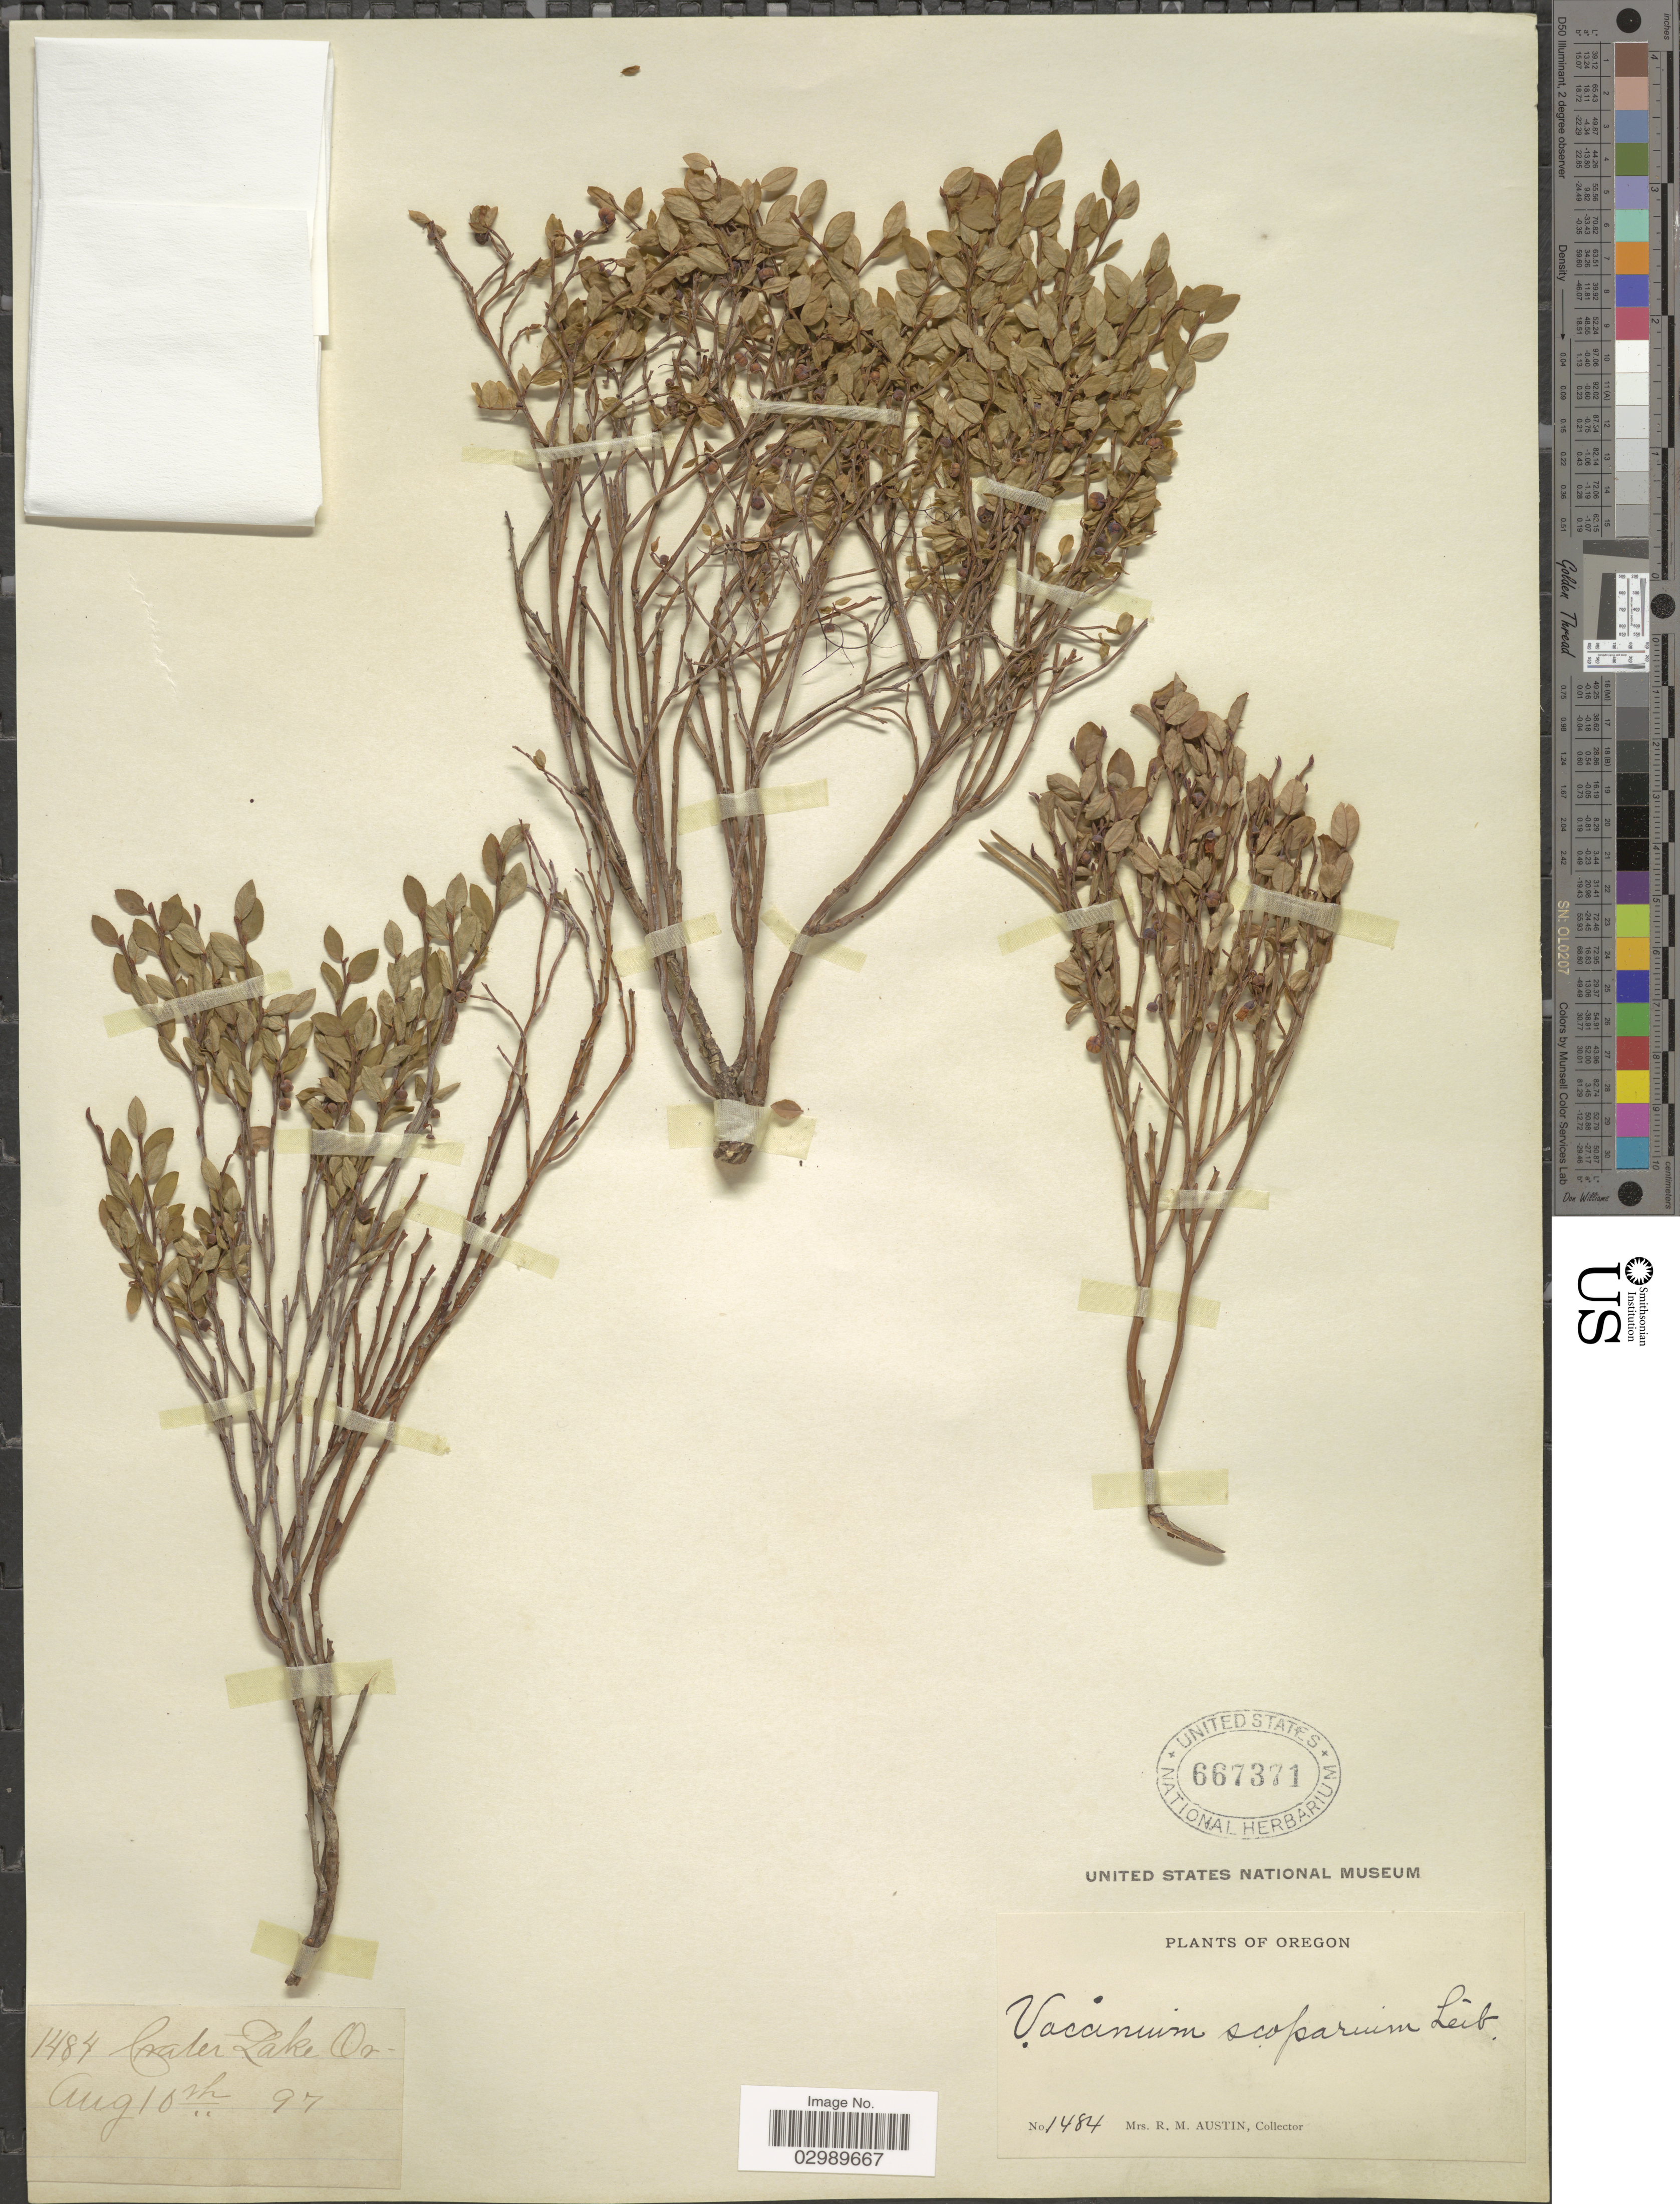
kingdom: Plantae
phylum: Tracheophyta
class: Magnoliopsida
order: Ericales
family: Ericaceae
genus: Vaccinium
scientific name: Vaccinium scoparium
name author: Leiberg ex Coville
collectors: R. Austin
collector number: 1484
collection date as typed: Transcribed d/m/y: 10/8/97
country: United States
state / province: Oregon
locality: Crater Lake.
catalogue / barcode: US 667371